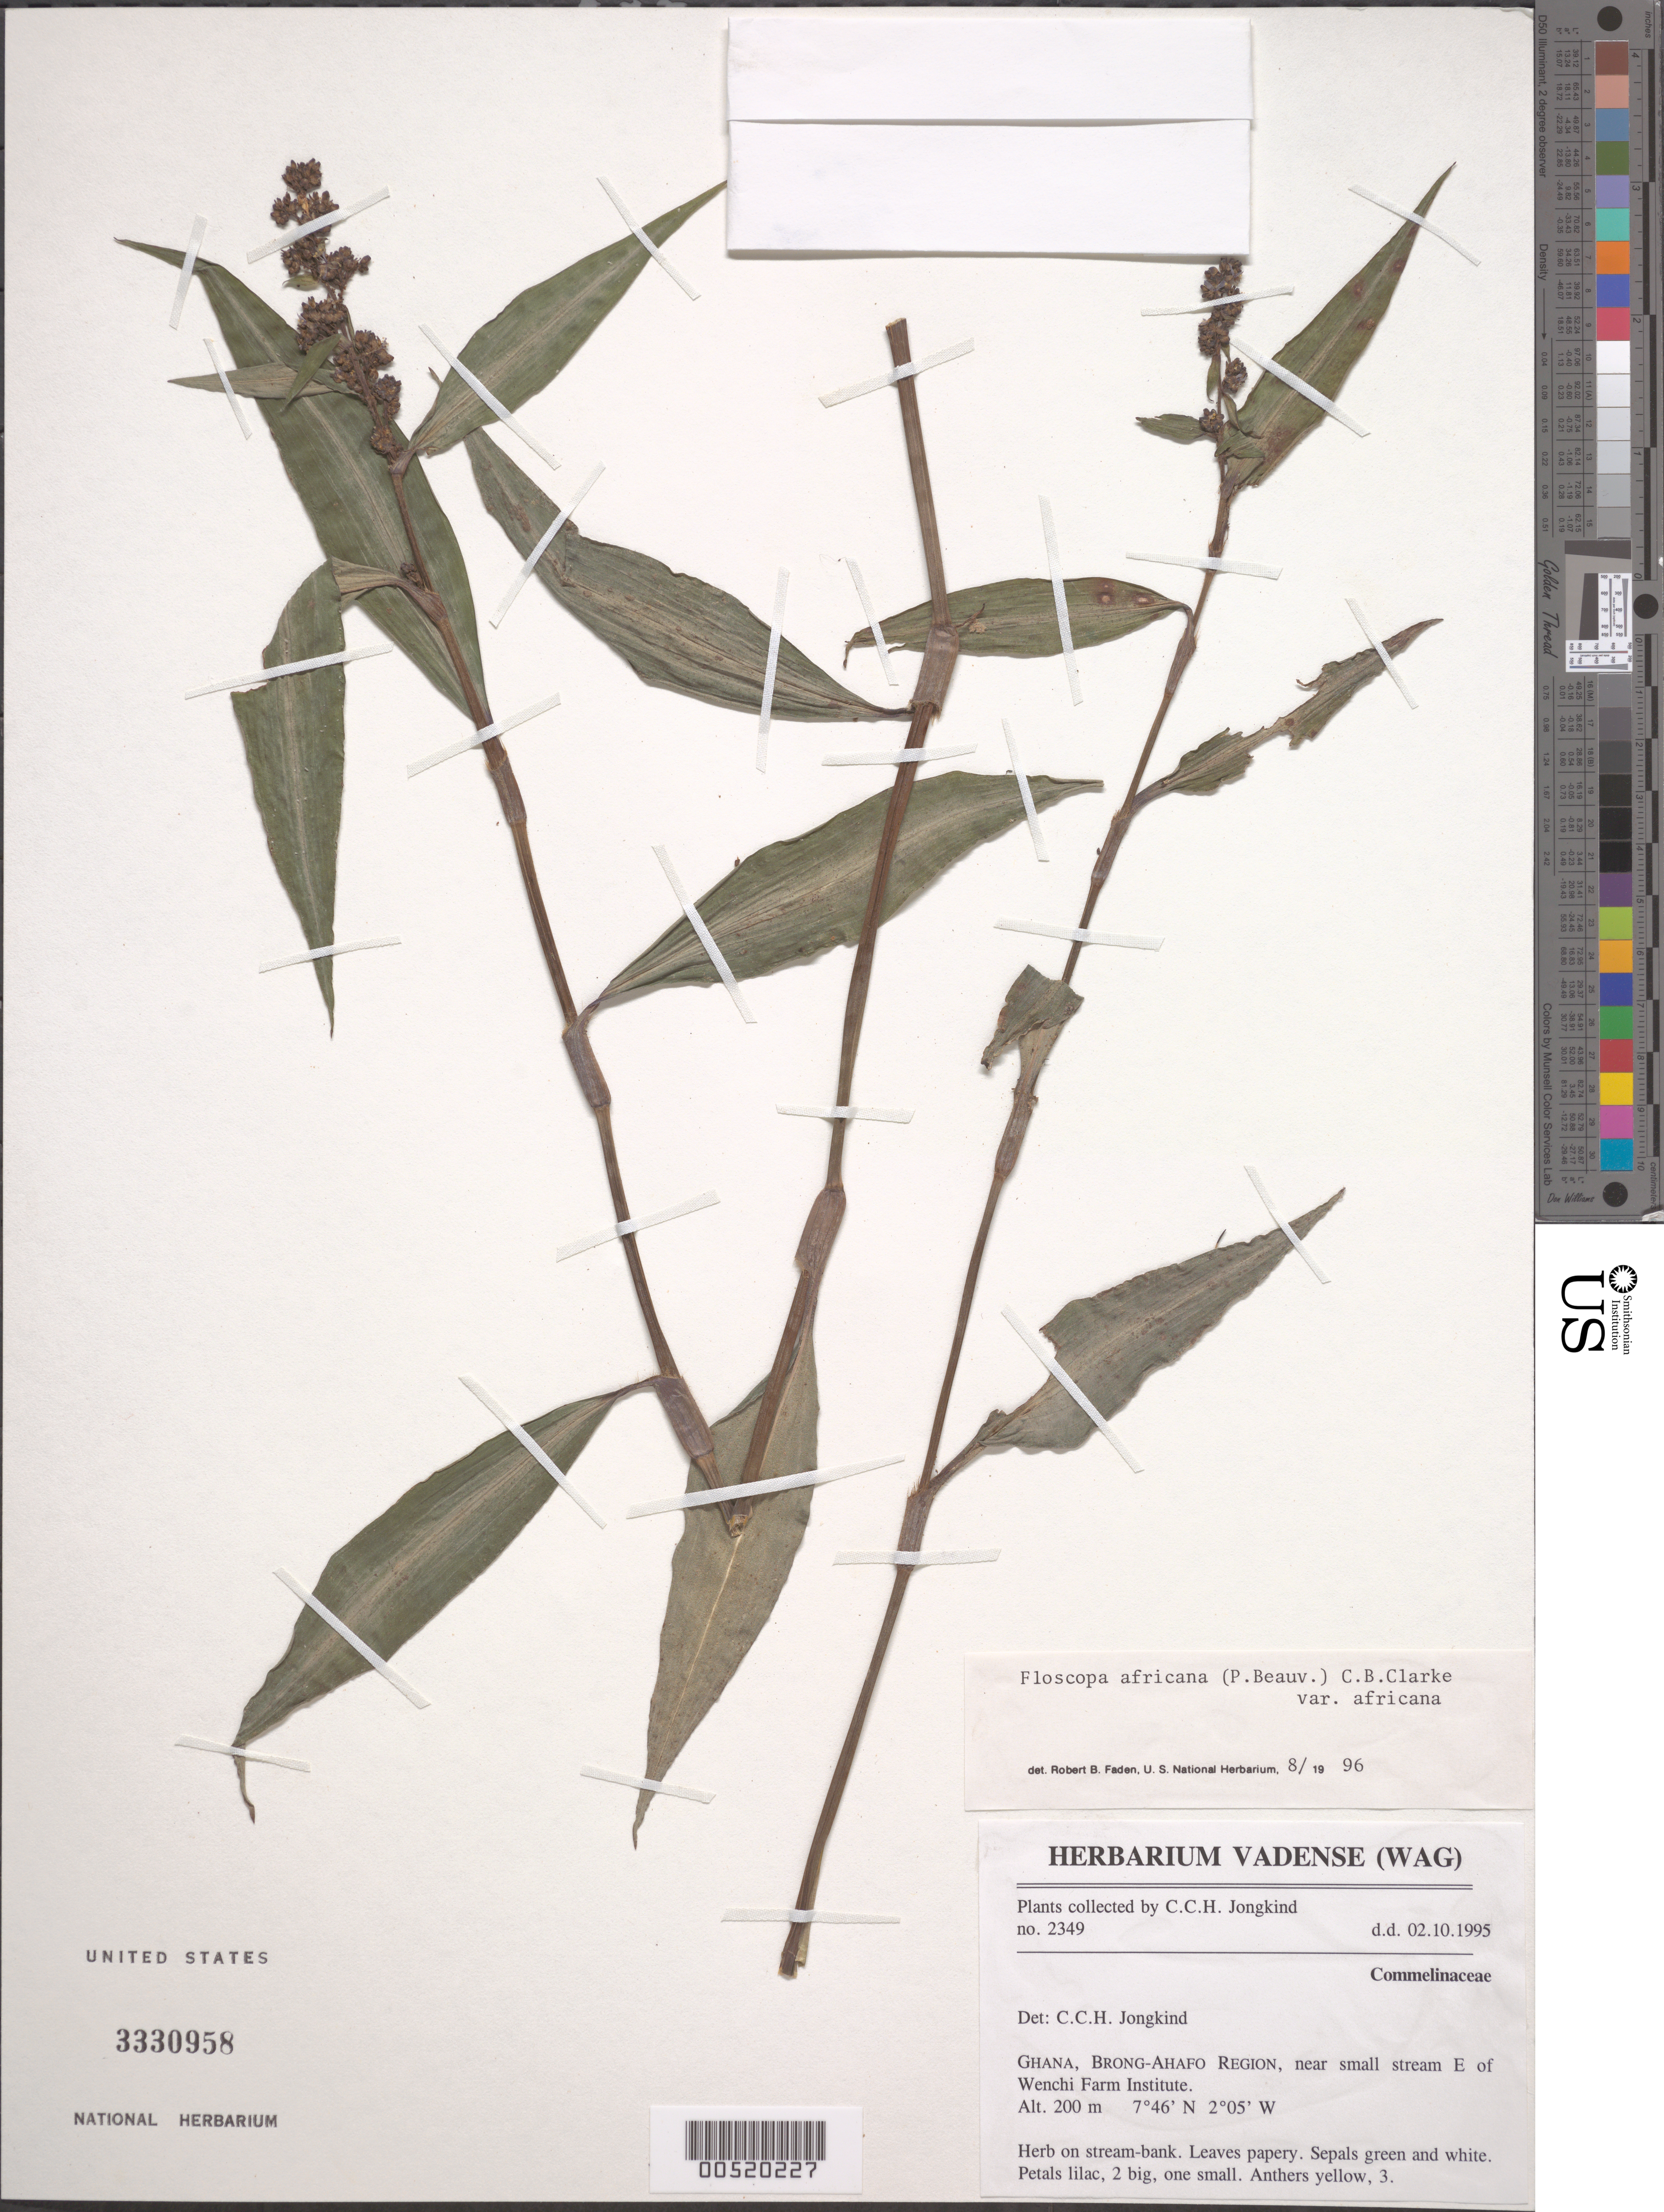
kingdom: Plantae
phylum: Tracheophyta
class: Liliopsida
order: Commelinales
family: Commelinaceae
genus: Floscopa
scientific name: Floscopa africana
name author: (P. Beauv.) C.B. Clarke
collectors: C. C. Jongkind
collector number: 2349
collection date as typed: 02 Oct 1995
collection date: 1995-10-02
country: Ghana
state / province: Brong-ahafo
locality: E of wenchi farm institute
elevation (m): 200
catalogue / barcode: US 3330958